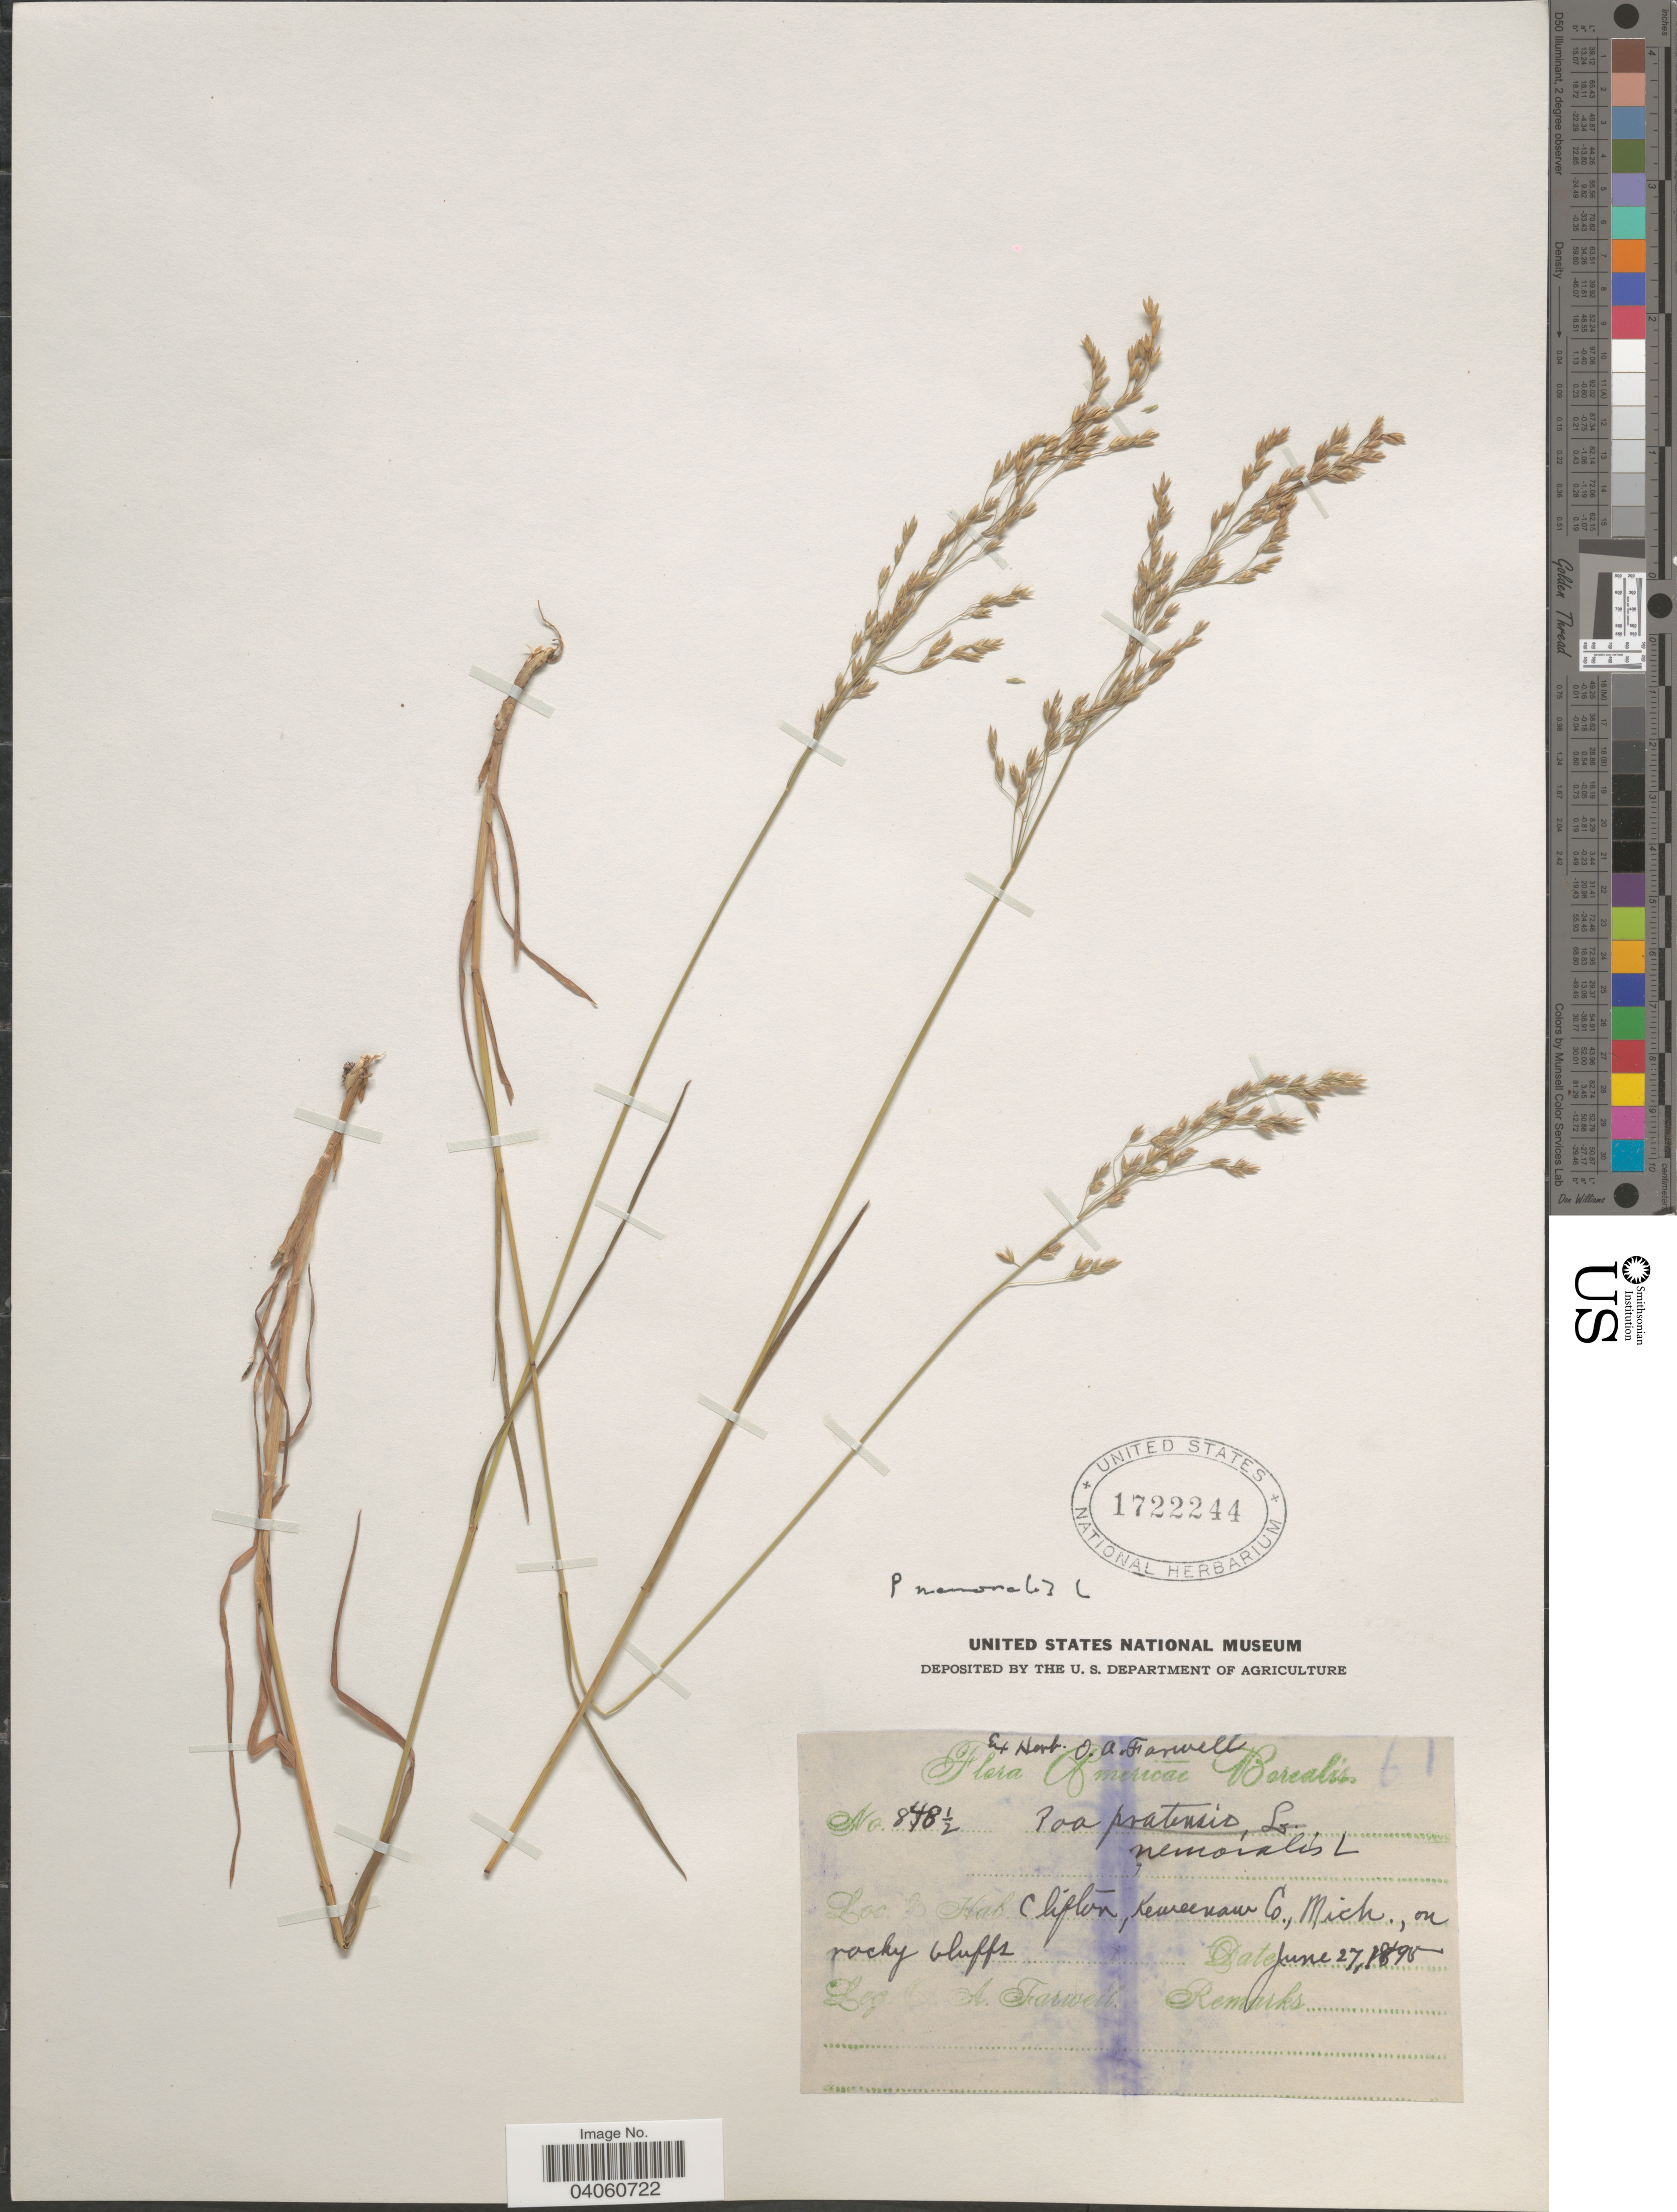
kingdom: Plantae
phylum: Tracheophyta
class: Liliopsida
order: Poales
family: Poaceae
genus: Poa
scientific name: Poa nemoralis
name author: L.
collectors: O. Farwell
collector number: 848½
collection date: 1898-06-27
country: United States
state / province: Michigan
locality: Clifton, Keweenan Co.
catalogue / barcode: US 1722244